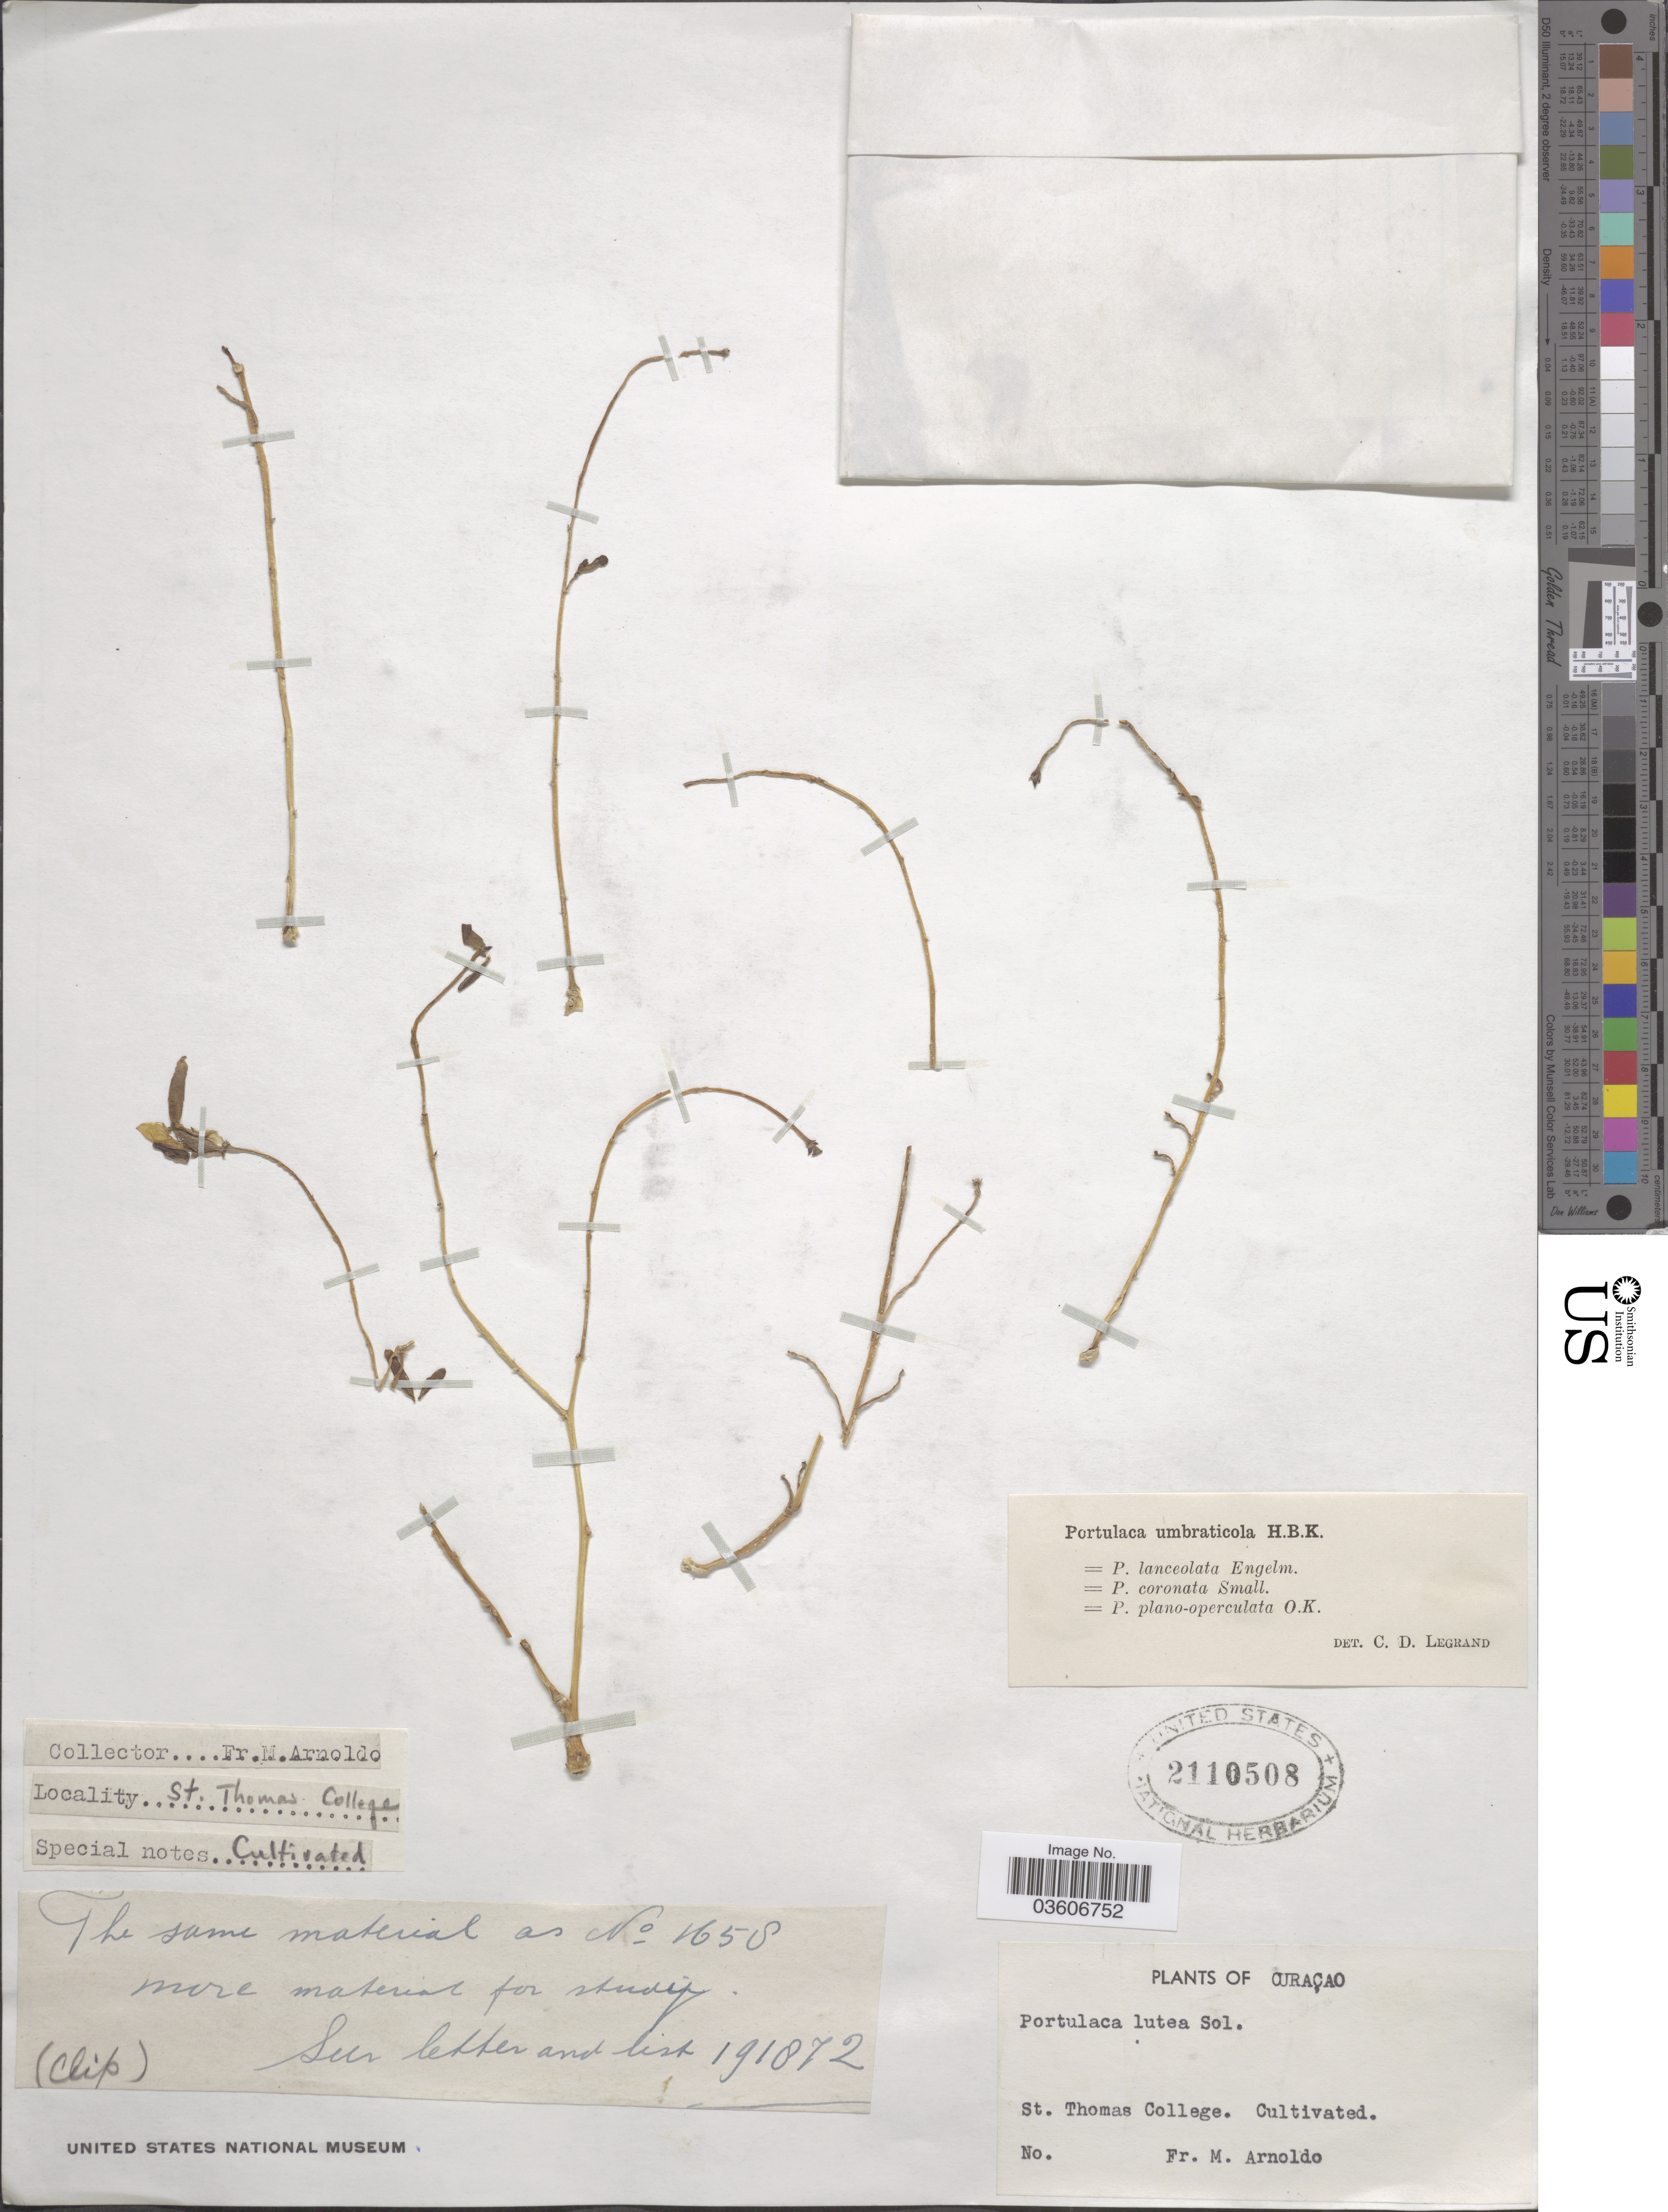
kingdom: Plantae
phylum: Tracheophyta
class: Magnoliopsida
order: Caryophyllales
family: Portulacaceae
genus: Portulaca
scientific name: Portulaca umbraticola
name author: Kunth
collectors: N. Arnoldo-Broeders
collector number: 1658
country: Curaçao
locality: St. Thomas College.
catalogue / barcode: US 2110508